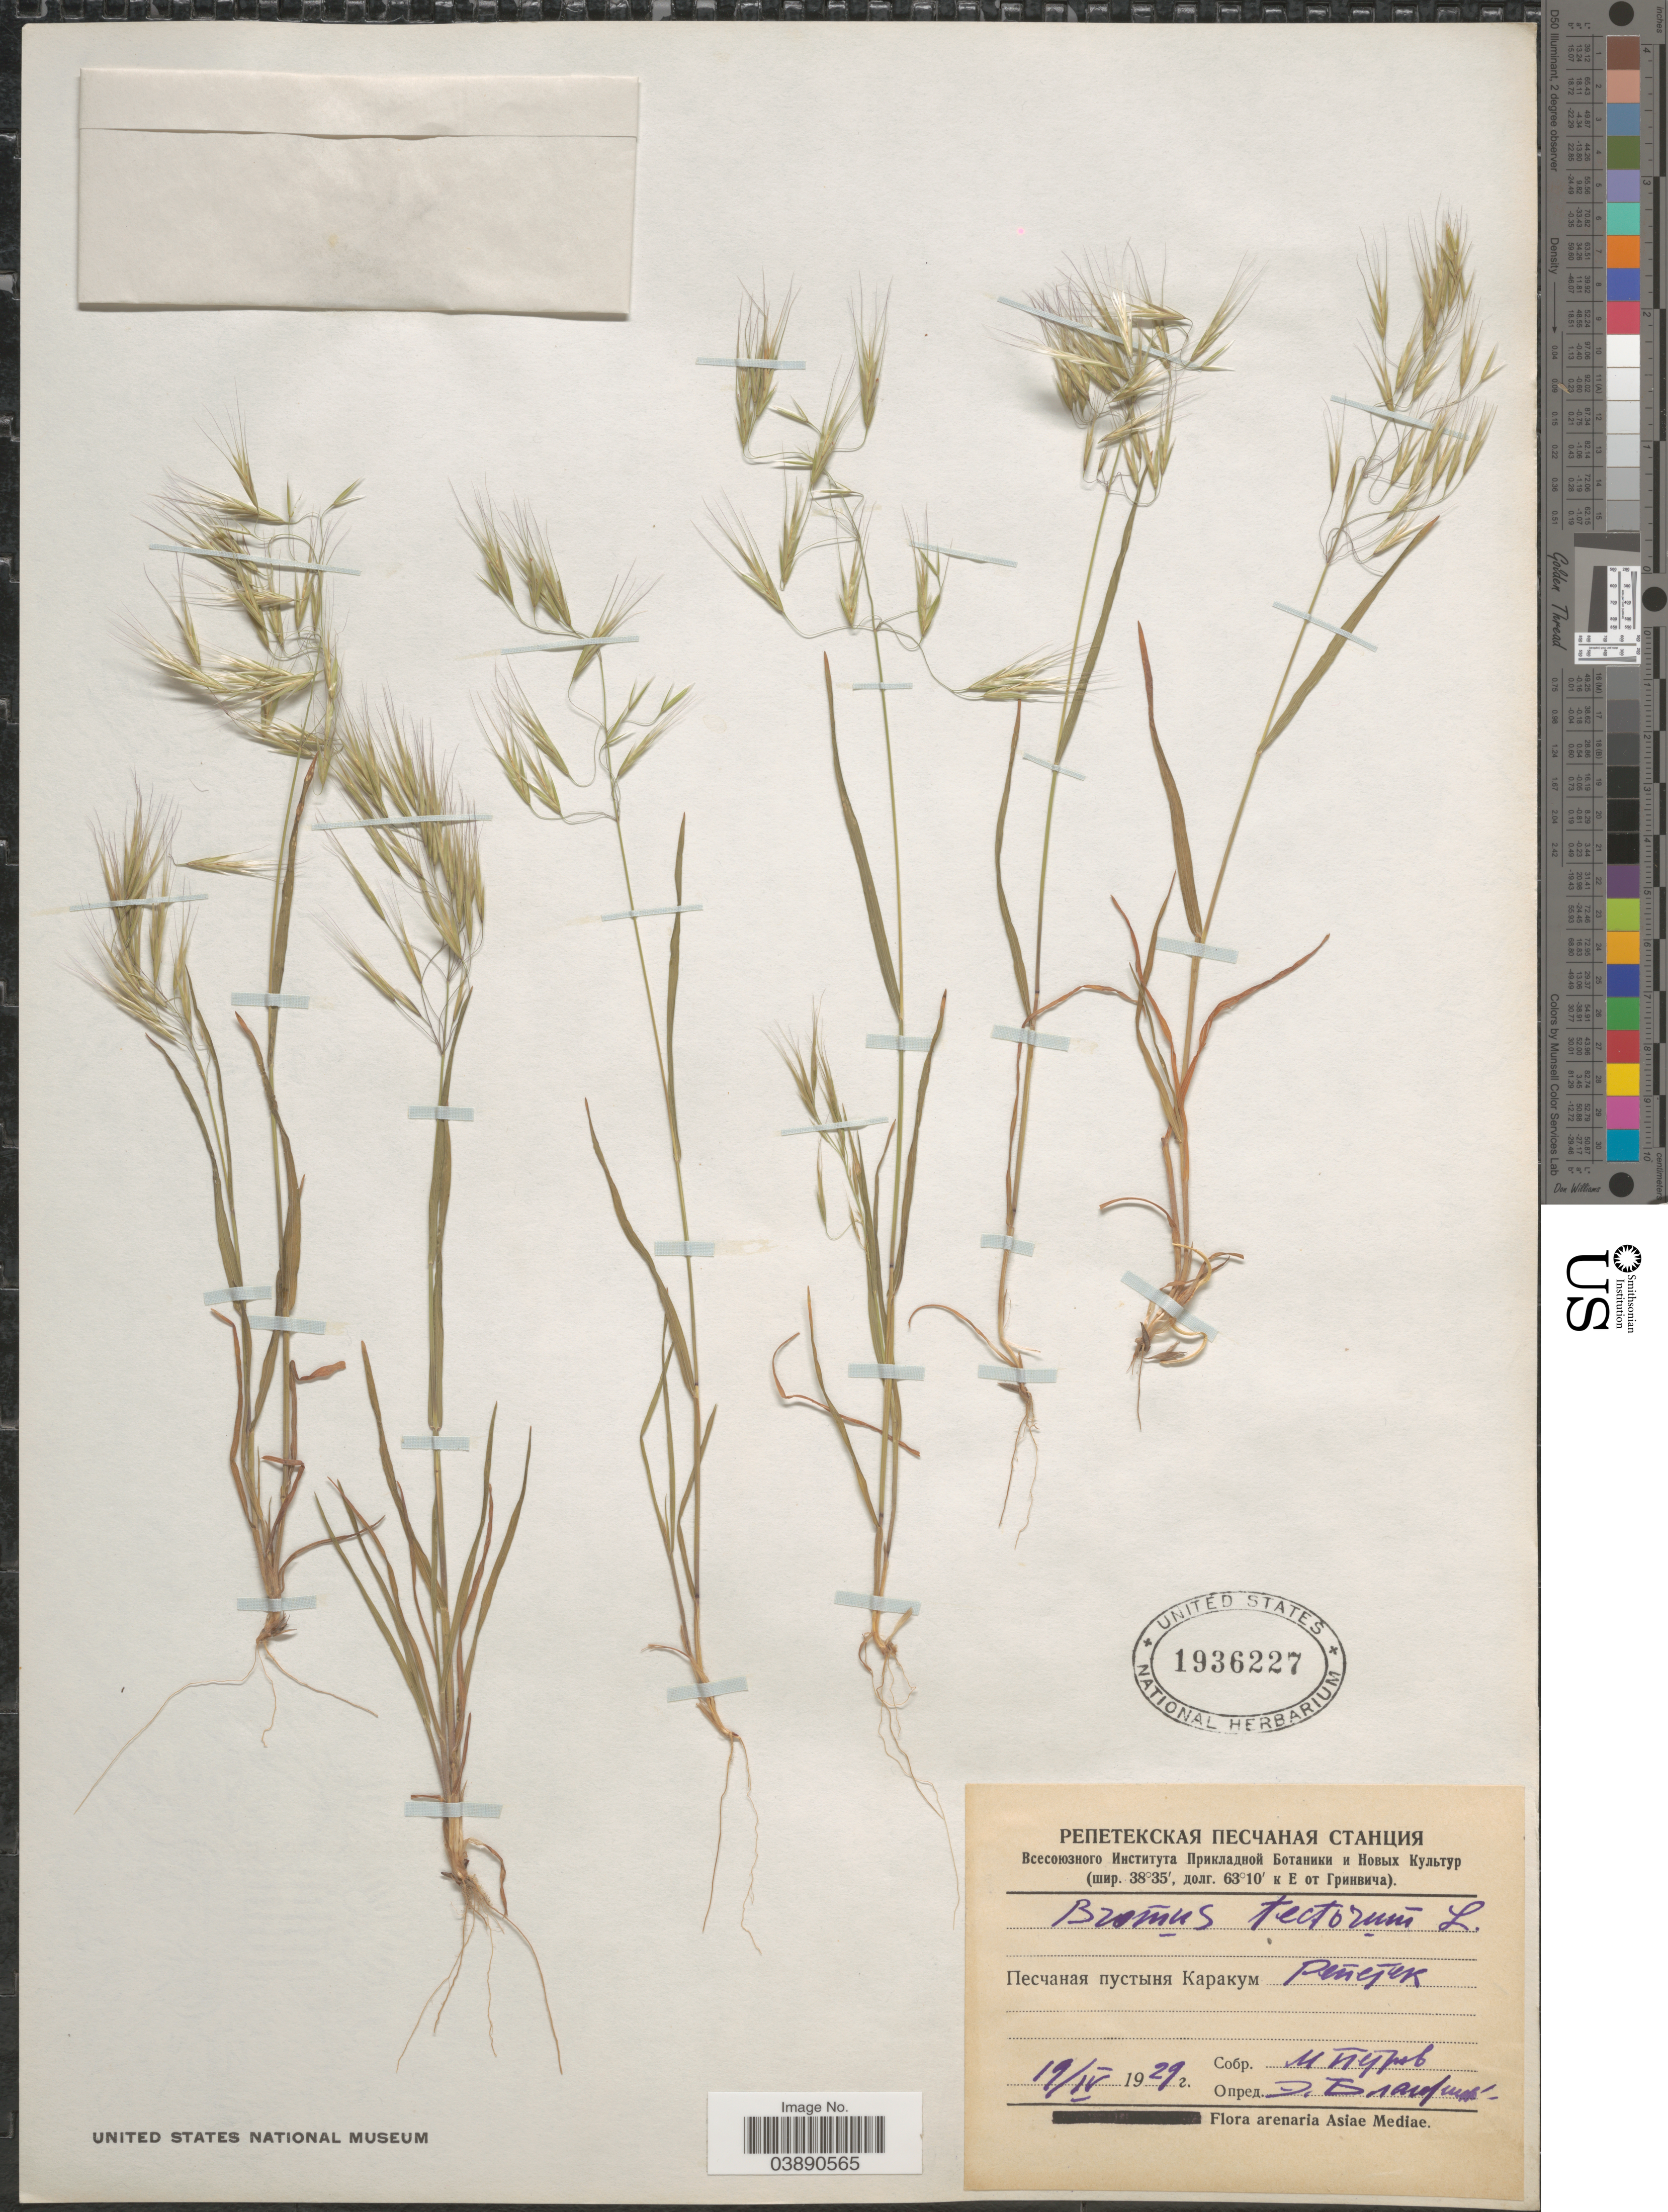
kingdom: Plantae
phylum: Tracheophyta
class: Liliopsida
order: Poales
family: Poaceae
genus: Bromus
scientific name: Bromus tectorum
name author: L.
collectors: M. Petrov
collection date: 1929-04-19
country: Turkmenistan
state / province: Lebap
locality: Arenaria Asiae Mediae. Karakum Desert, Repetek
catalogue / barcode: US 1936227